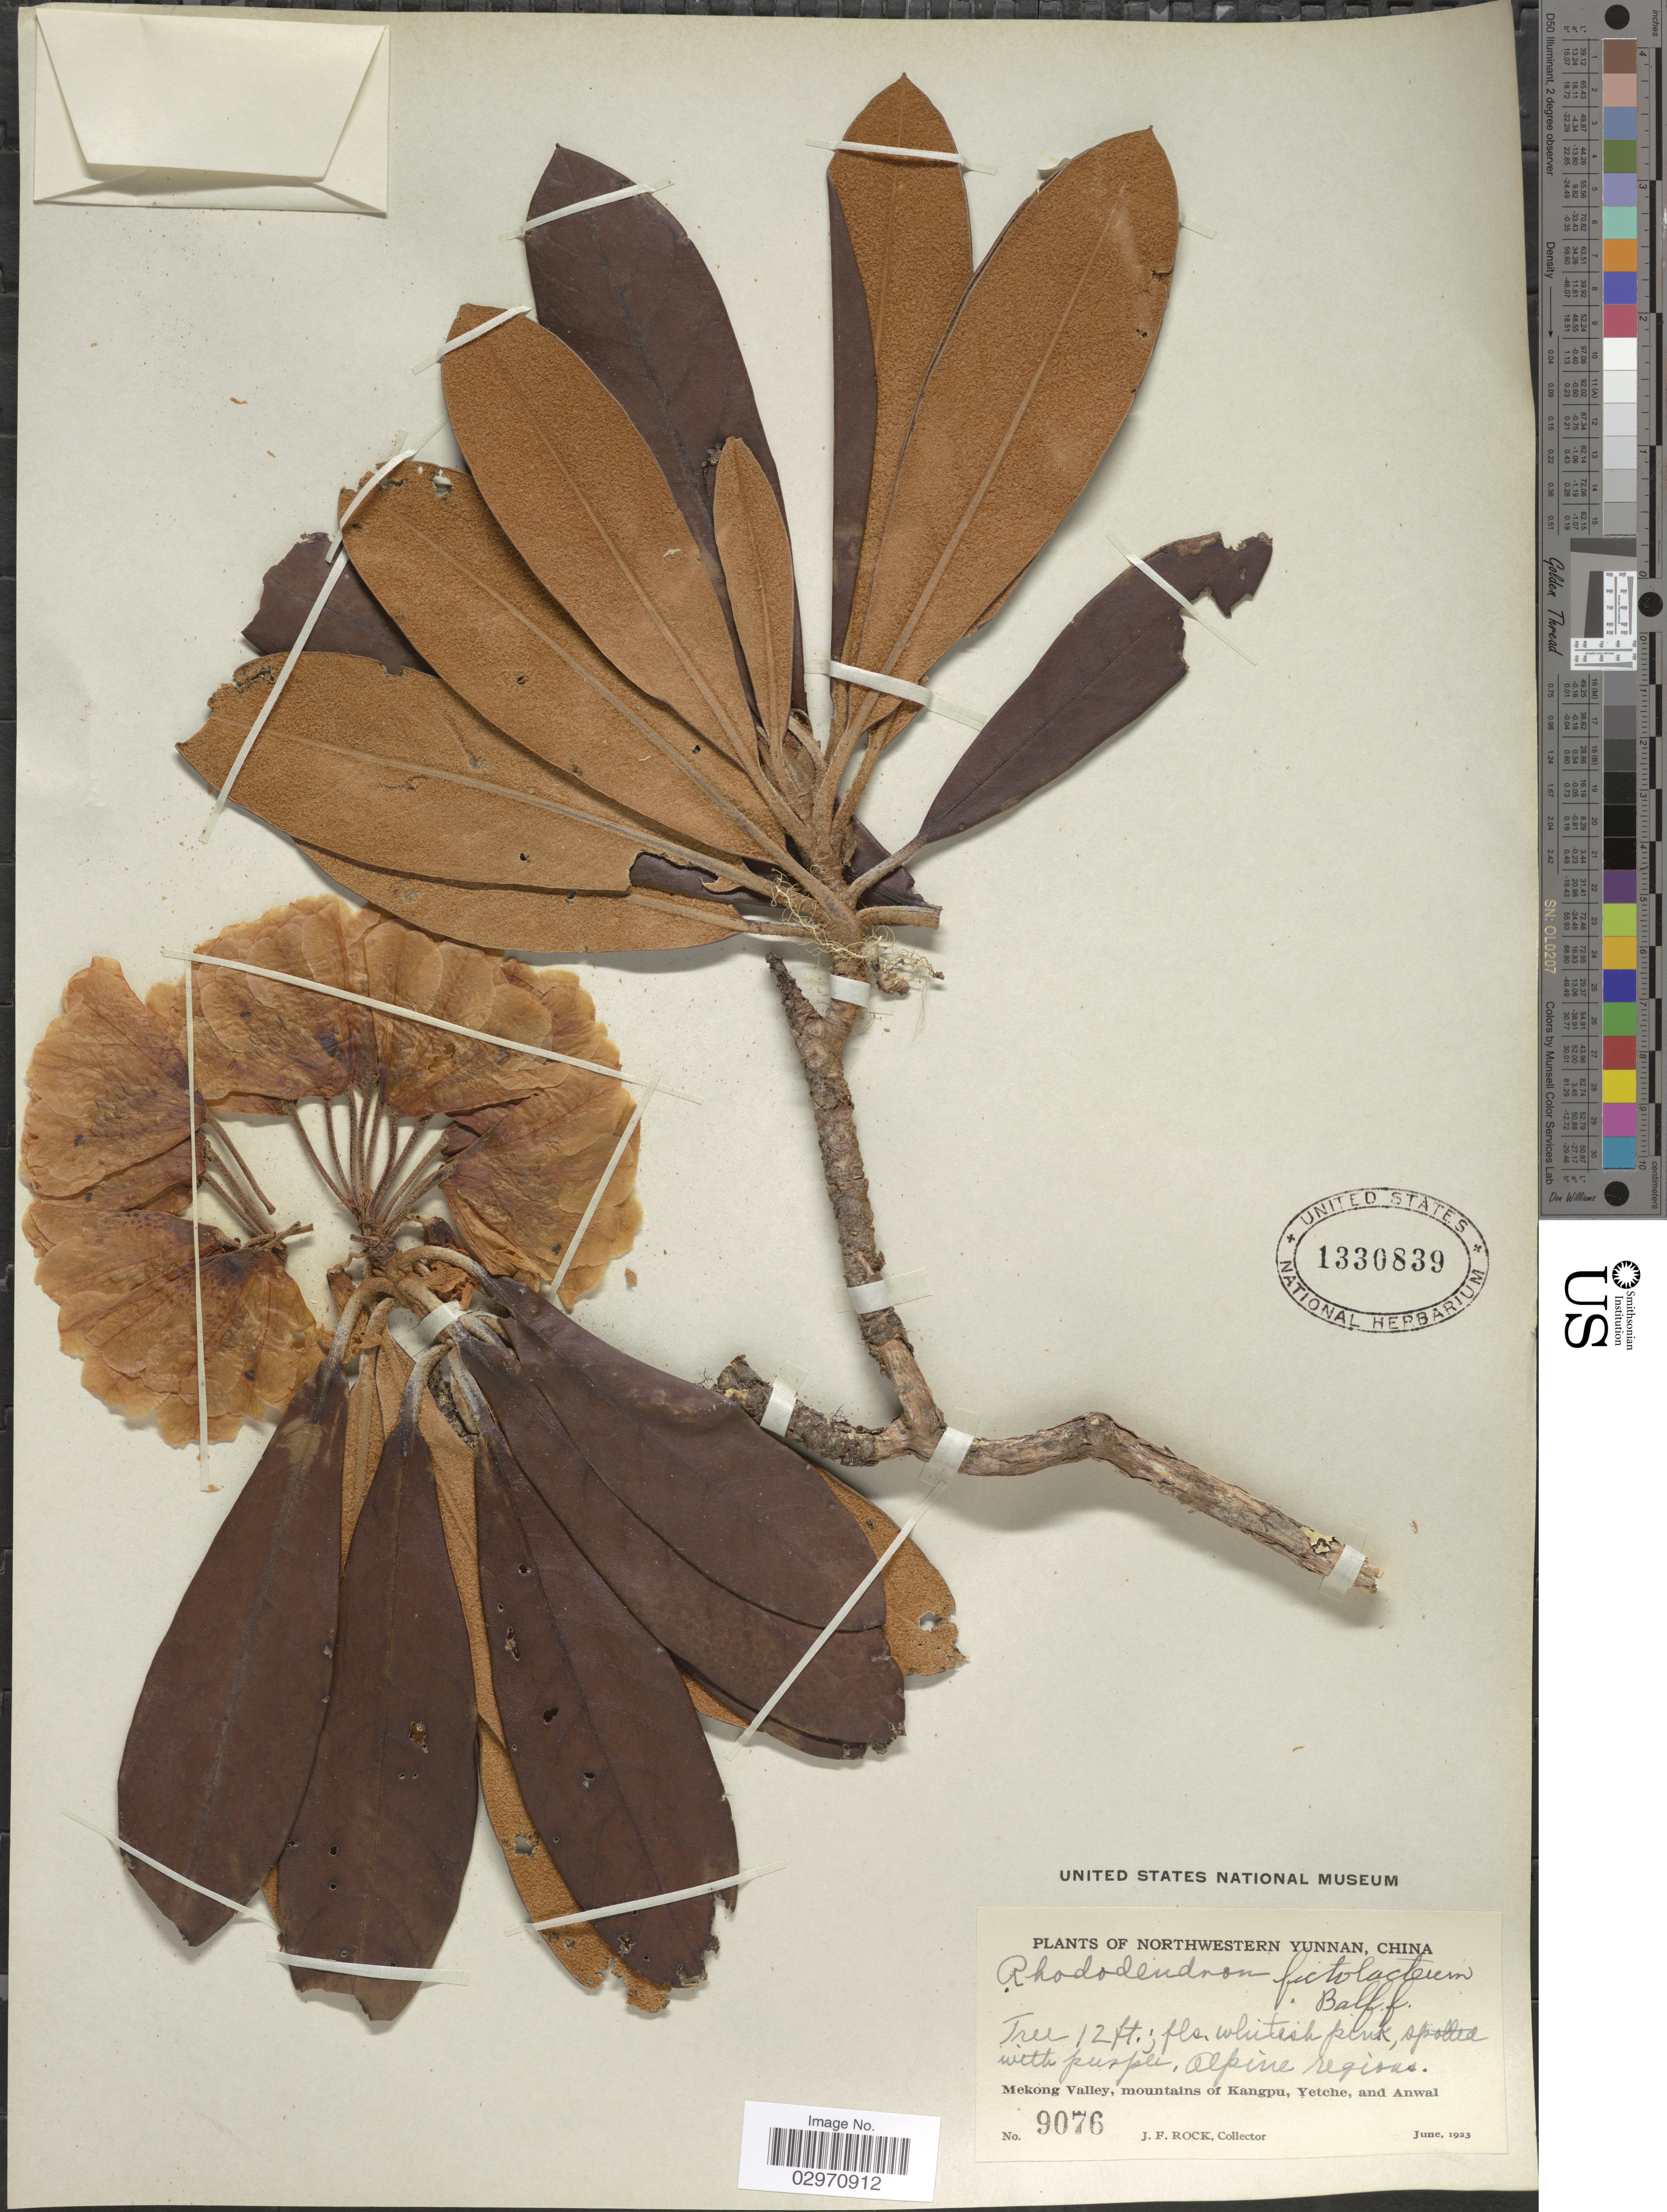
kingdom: Plantae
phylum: Tracheophyta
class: Magnoliopsida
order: Ericales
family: Ericaceae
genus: Rhododendron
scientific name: Rhododendron fictolacteum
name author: Balf. f.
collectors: J. Rock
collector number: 9076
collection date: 1923-06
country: China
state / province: Yunnan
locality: Northwestern Yunnan. Mekong Valley, mountains of Kangpu, Yetche, and Anwal. Alpine regions.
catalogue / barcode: US 1330839